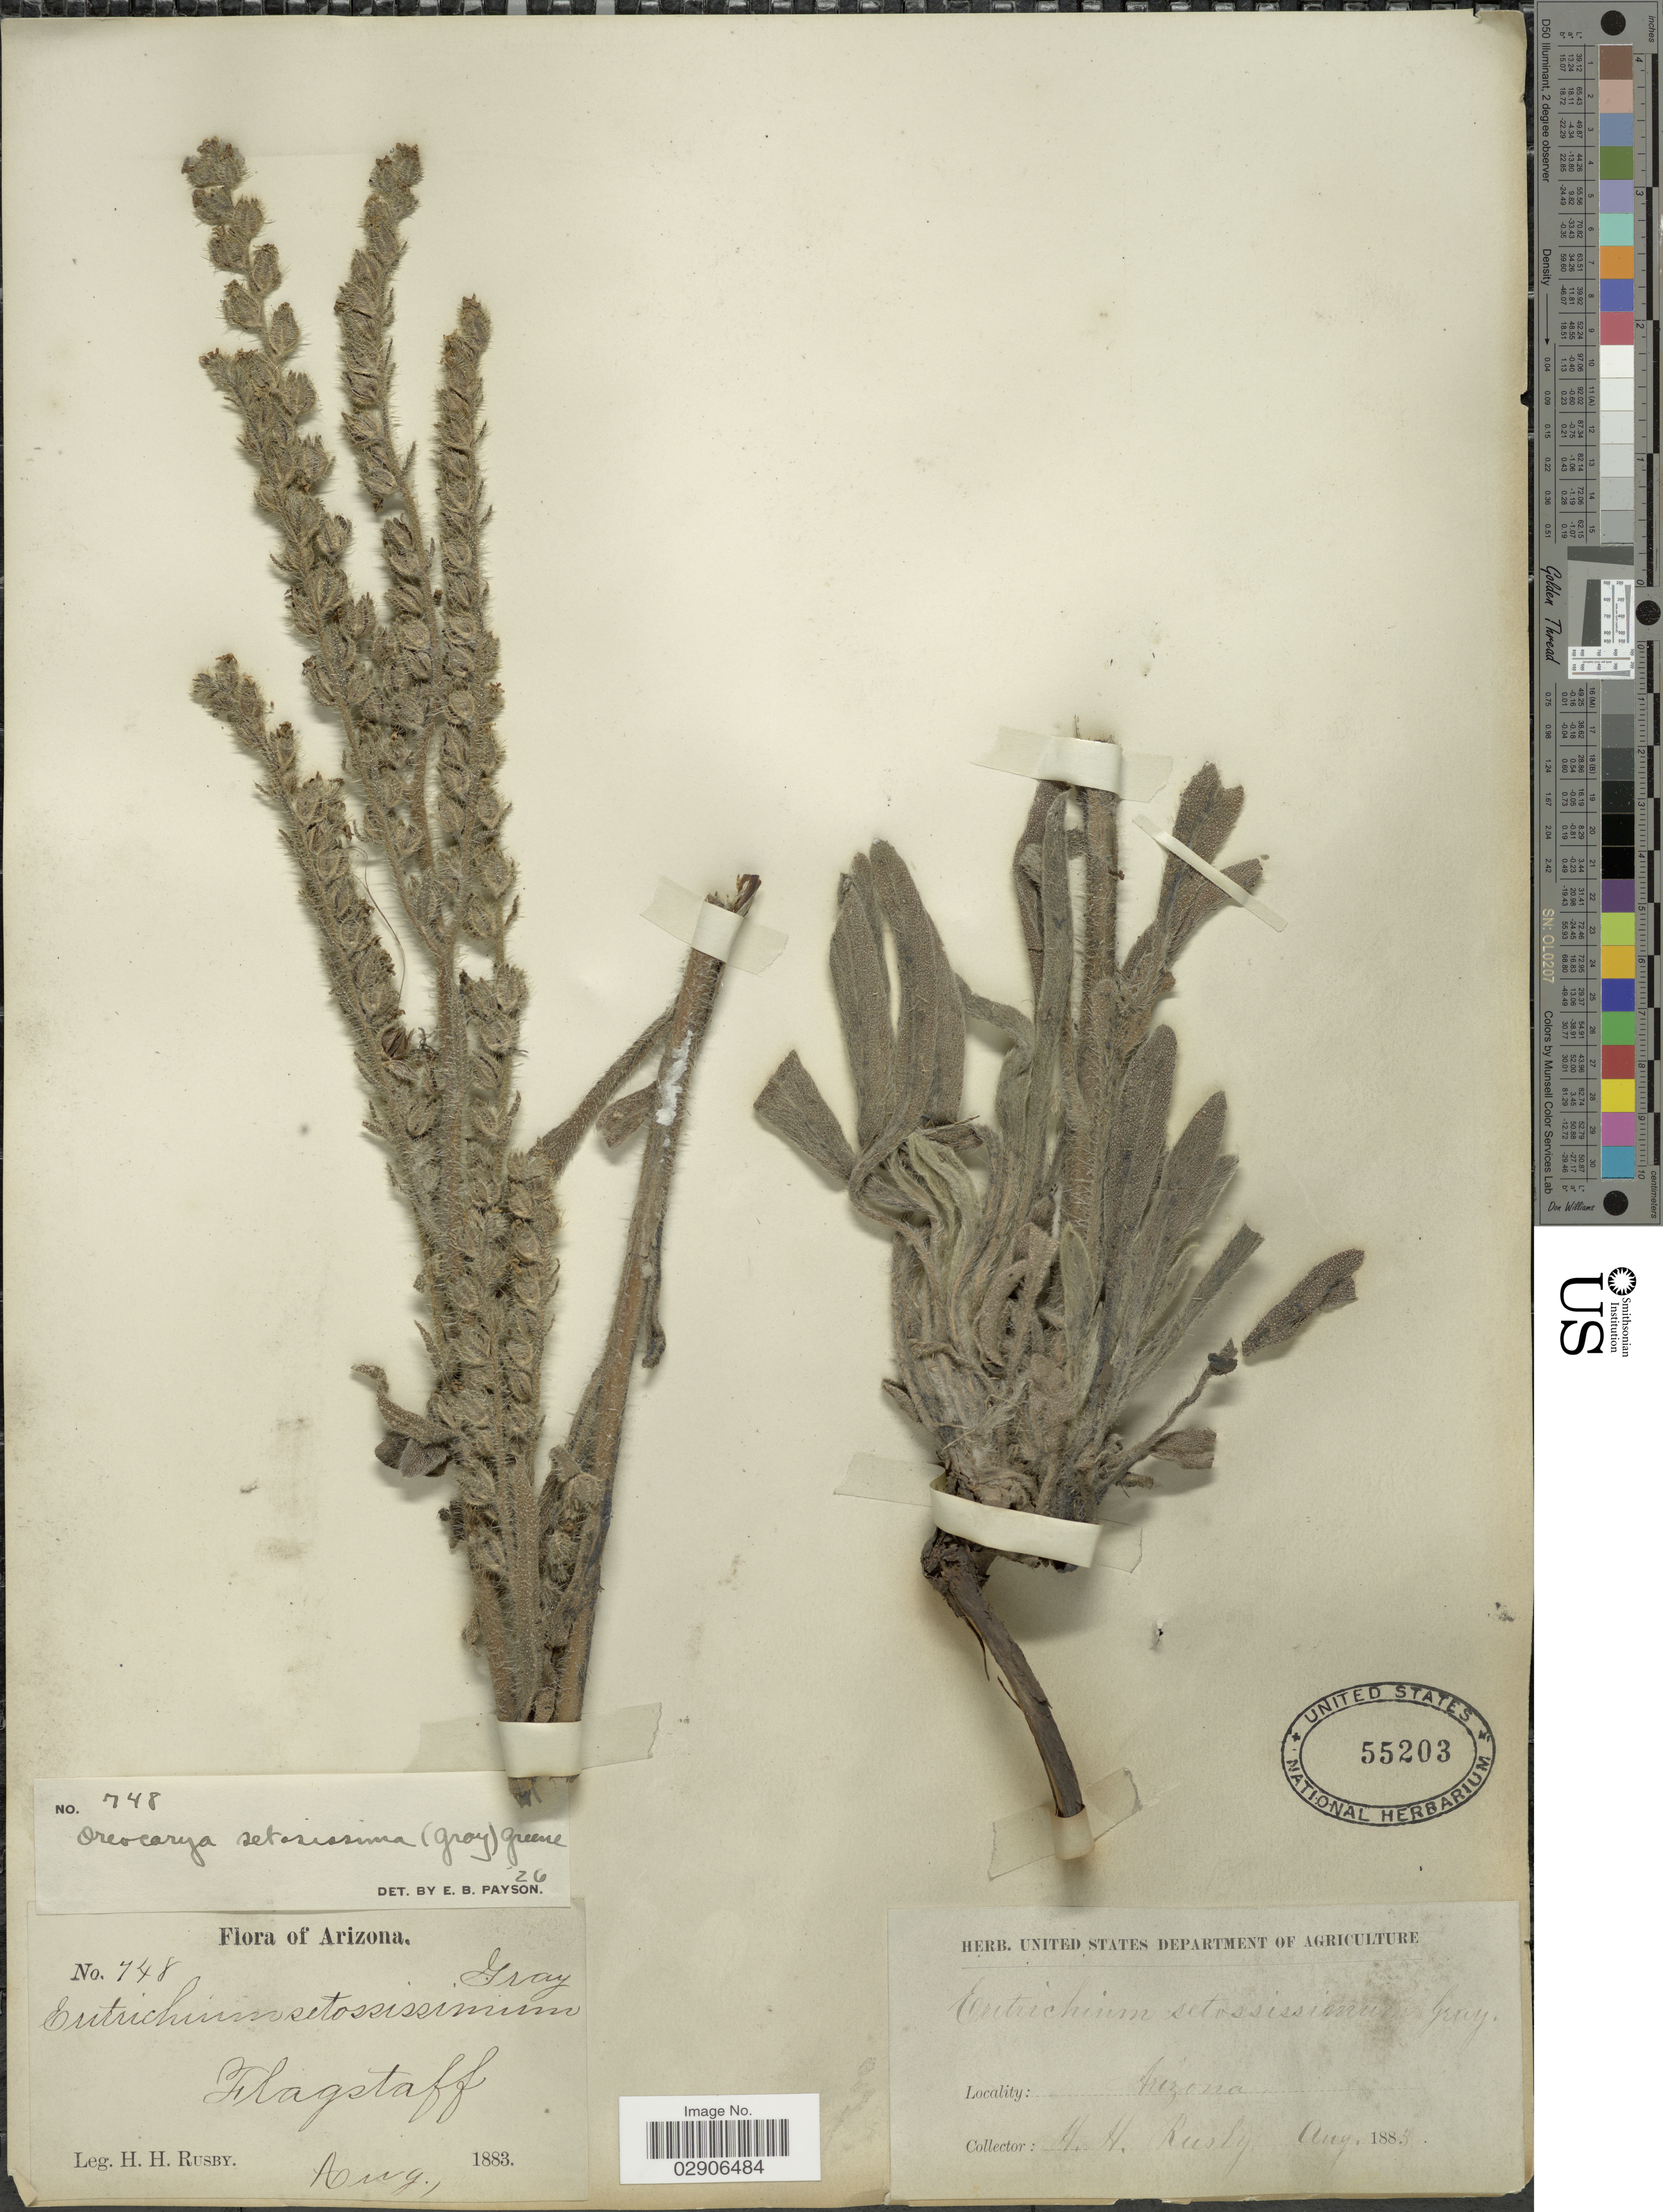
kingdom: Plantae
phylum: Tracheophyta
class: Magnoliopsida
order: Boraginales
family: Boraginaceae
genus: Oreocarya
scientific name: Oreocarya setosissima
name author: (A. Gray) Greene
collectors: H. H. Rusby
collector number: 748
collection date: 1883-08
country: United States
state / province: Arizona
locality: Flagstaff.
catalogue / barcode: US 55203